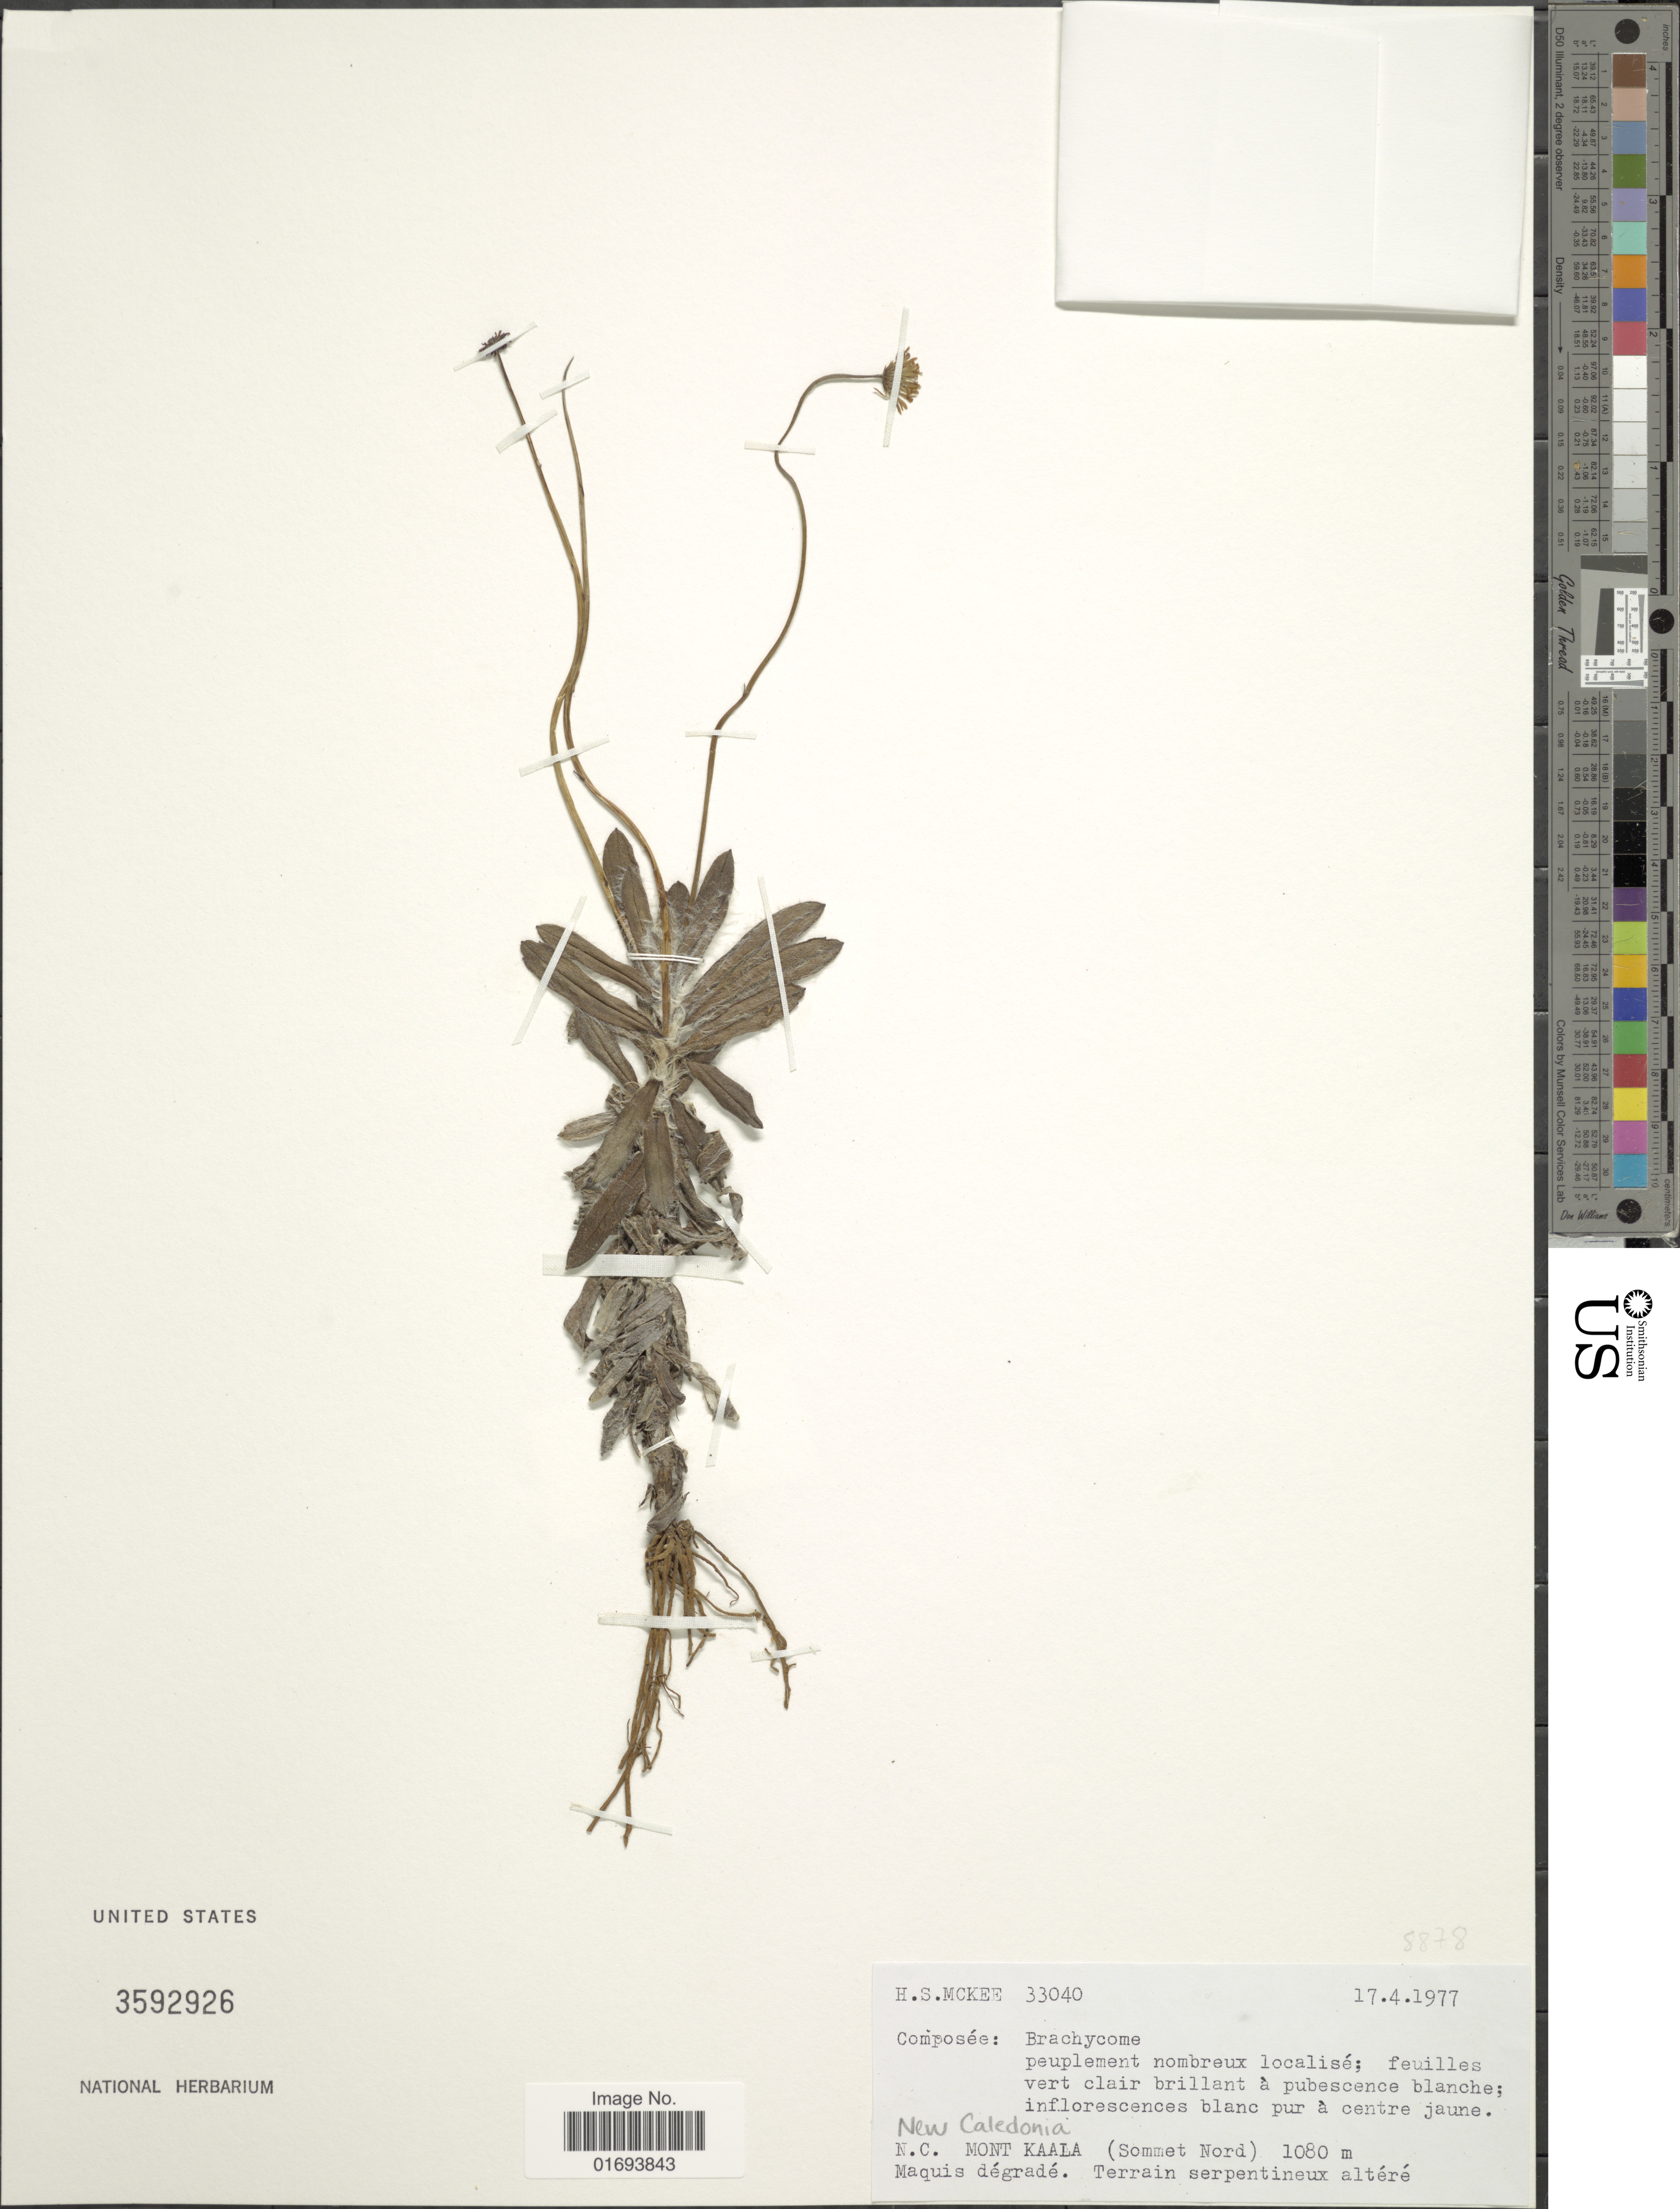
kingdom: Plantae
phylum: Tracheophyta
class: Magnoliopsida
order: Asterales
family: Asteraceae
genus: Brachyscome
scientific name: Brachyscome sp.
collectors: H. S. McKee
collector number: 33040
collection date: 1977-04-17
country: New Caledonia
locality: New Caledonia. N. C. Mont Kaala (Sommet Nord) Maquis degrade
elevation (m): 1080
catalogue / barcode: US 2592926